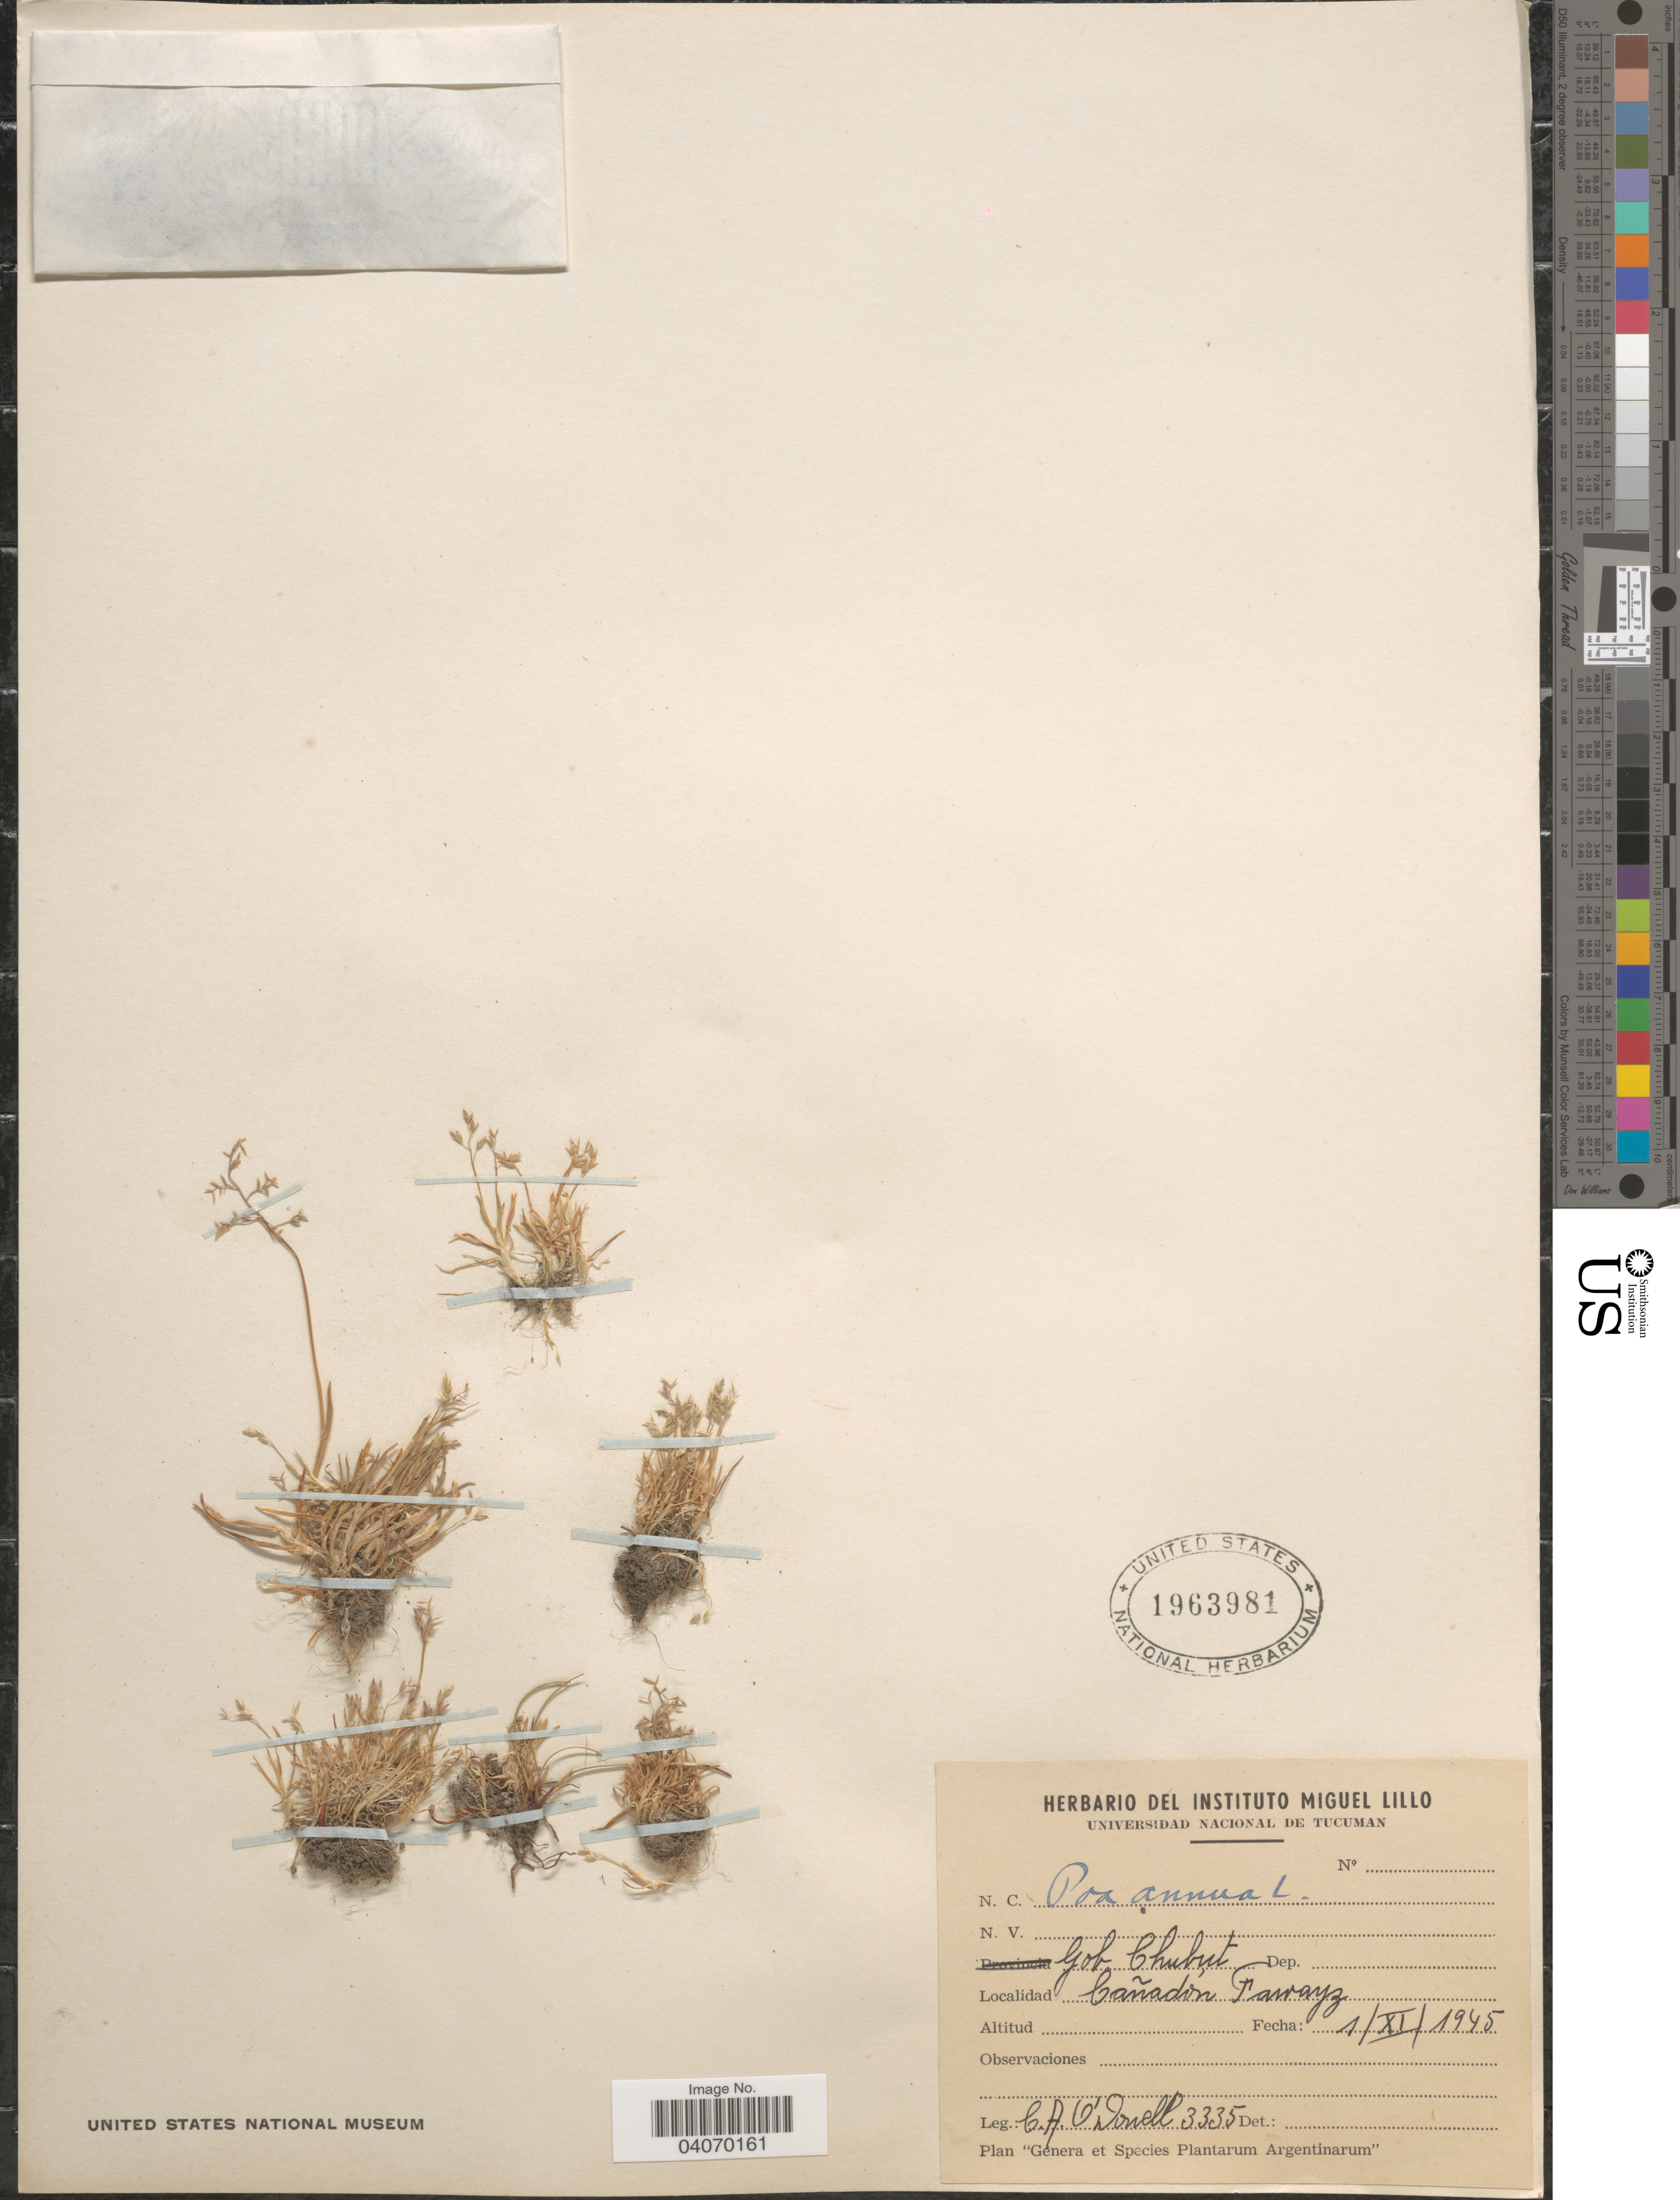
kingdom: Plantae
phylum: Tracheophyta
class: Liliopsida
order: Poales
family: Poaceae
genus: Poa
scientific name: Poa annua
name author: L.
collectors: C. A. O'Donell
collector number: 3335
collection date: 1945-11-01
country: Argentina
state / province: Chubut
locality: Gob Chubut. Cañadón Ferrays.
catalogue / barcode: US 1963981